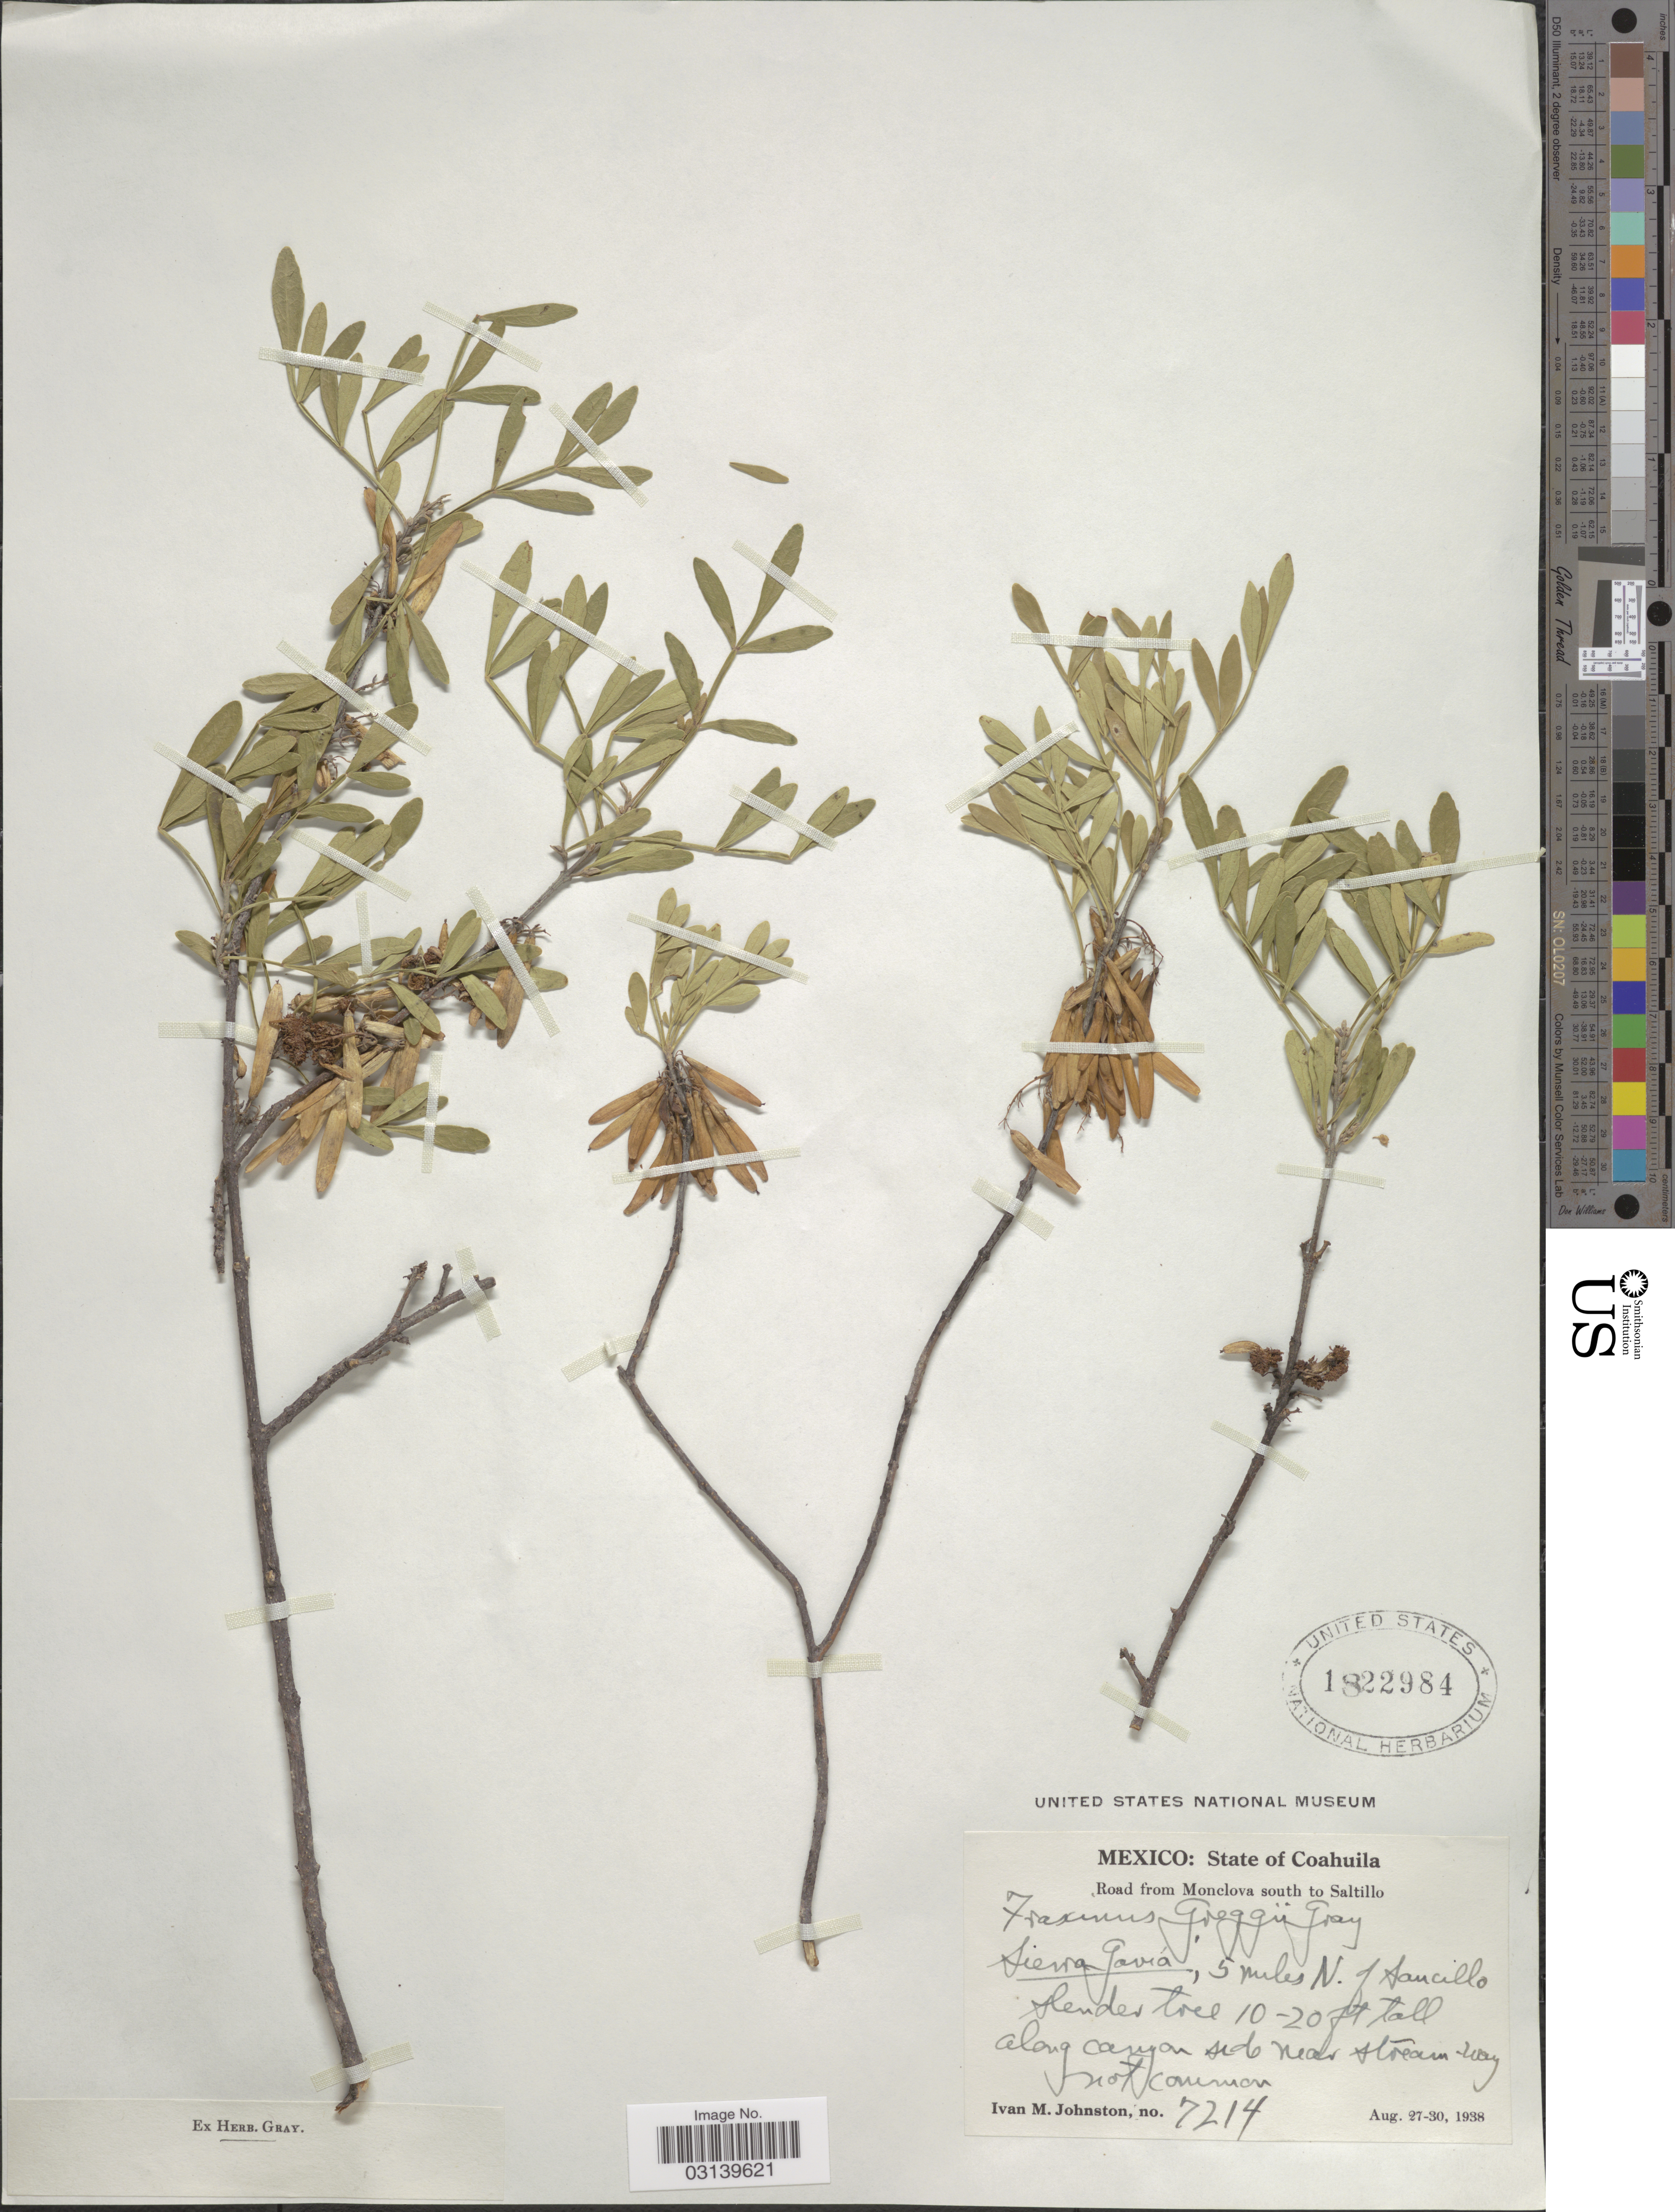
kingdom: Plantae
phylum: Tracheophyta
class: Magnoliopsida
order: Lamiales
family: Oleaceae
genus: Fraxinus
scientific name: Fraxinus greggii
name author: A. Gray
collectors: I.M. Johnston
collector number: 7214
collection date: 1938-08-27/1938-08-30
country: Mexico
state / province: Coahuila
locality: Road from Monclova south to Saltillo. Sierra Gavía, 5 miles N of Sancillo, along canyon side near stream way.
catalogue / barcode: US 1822984